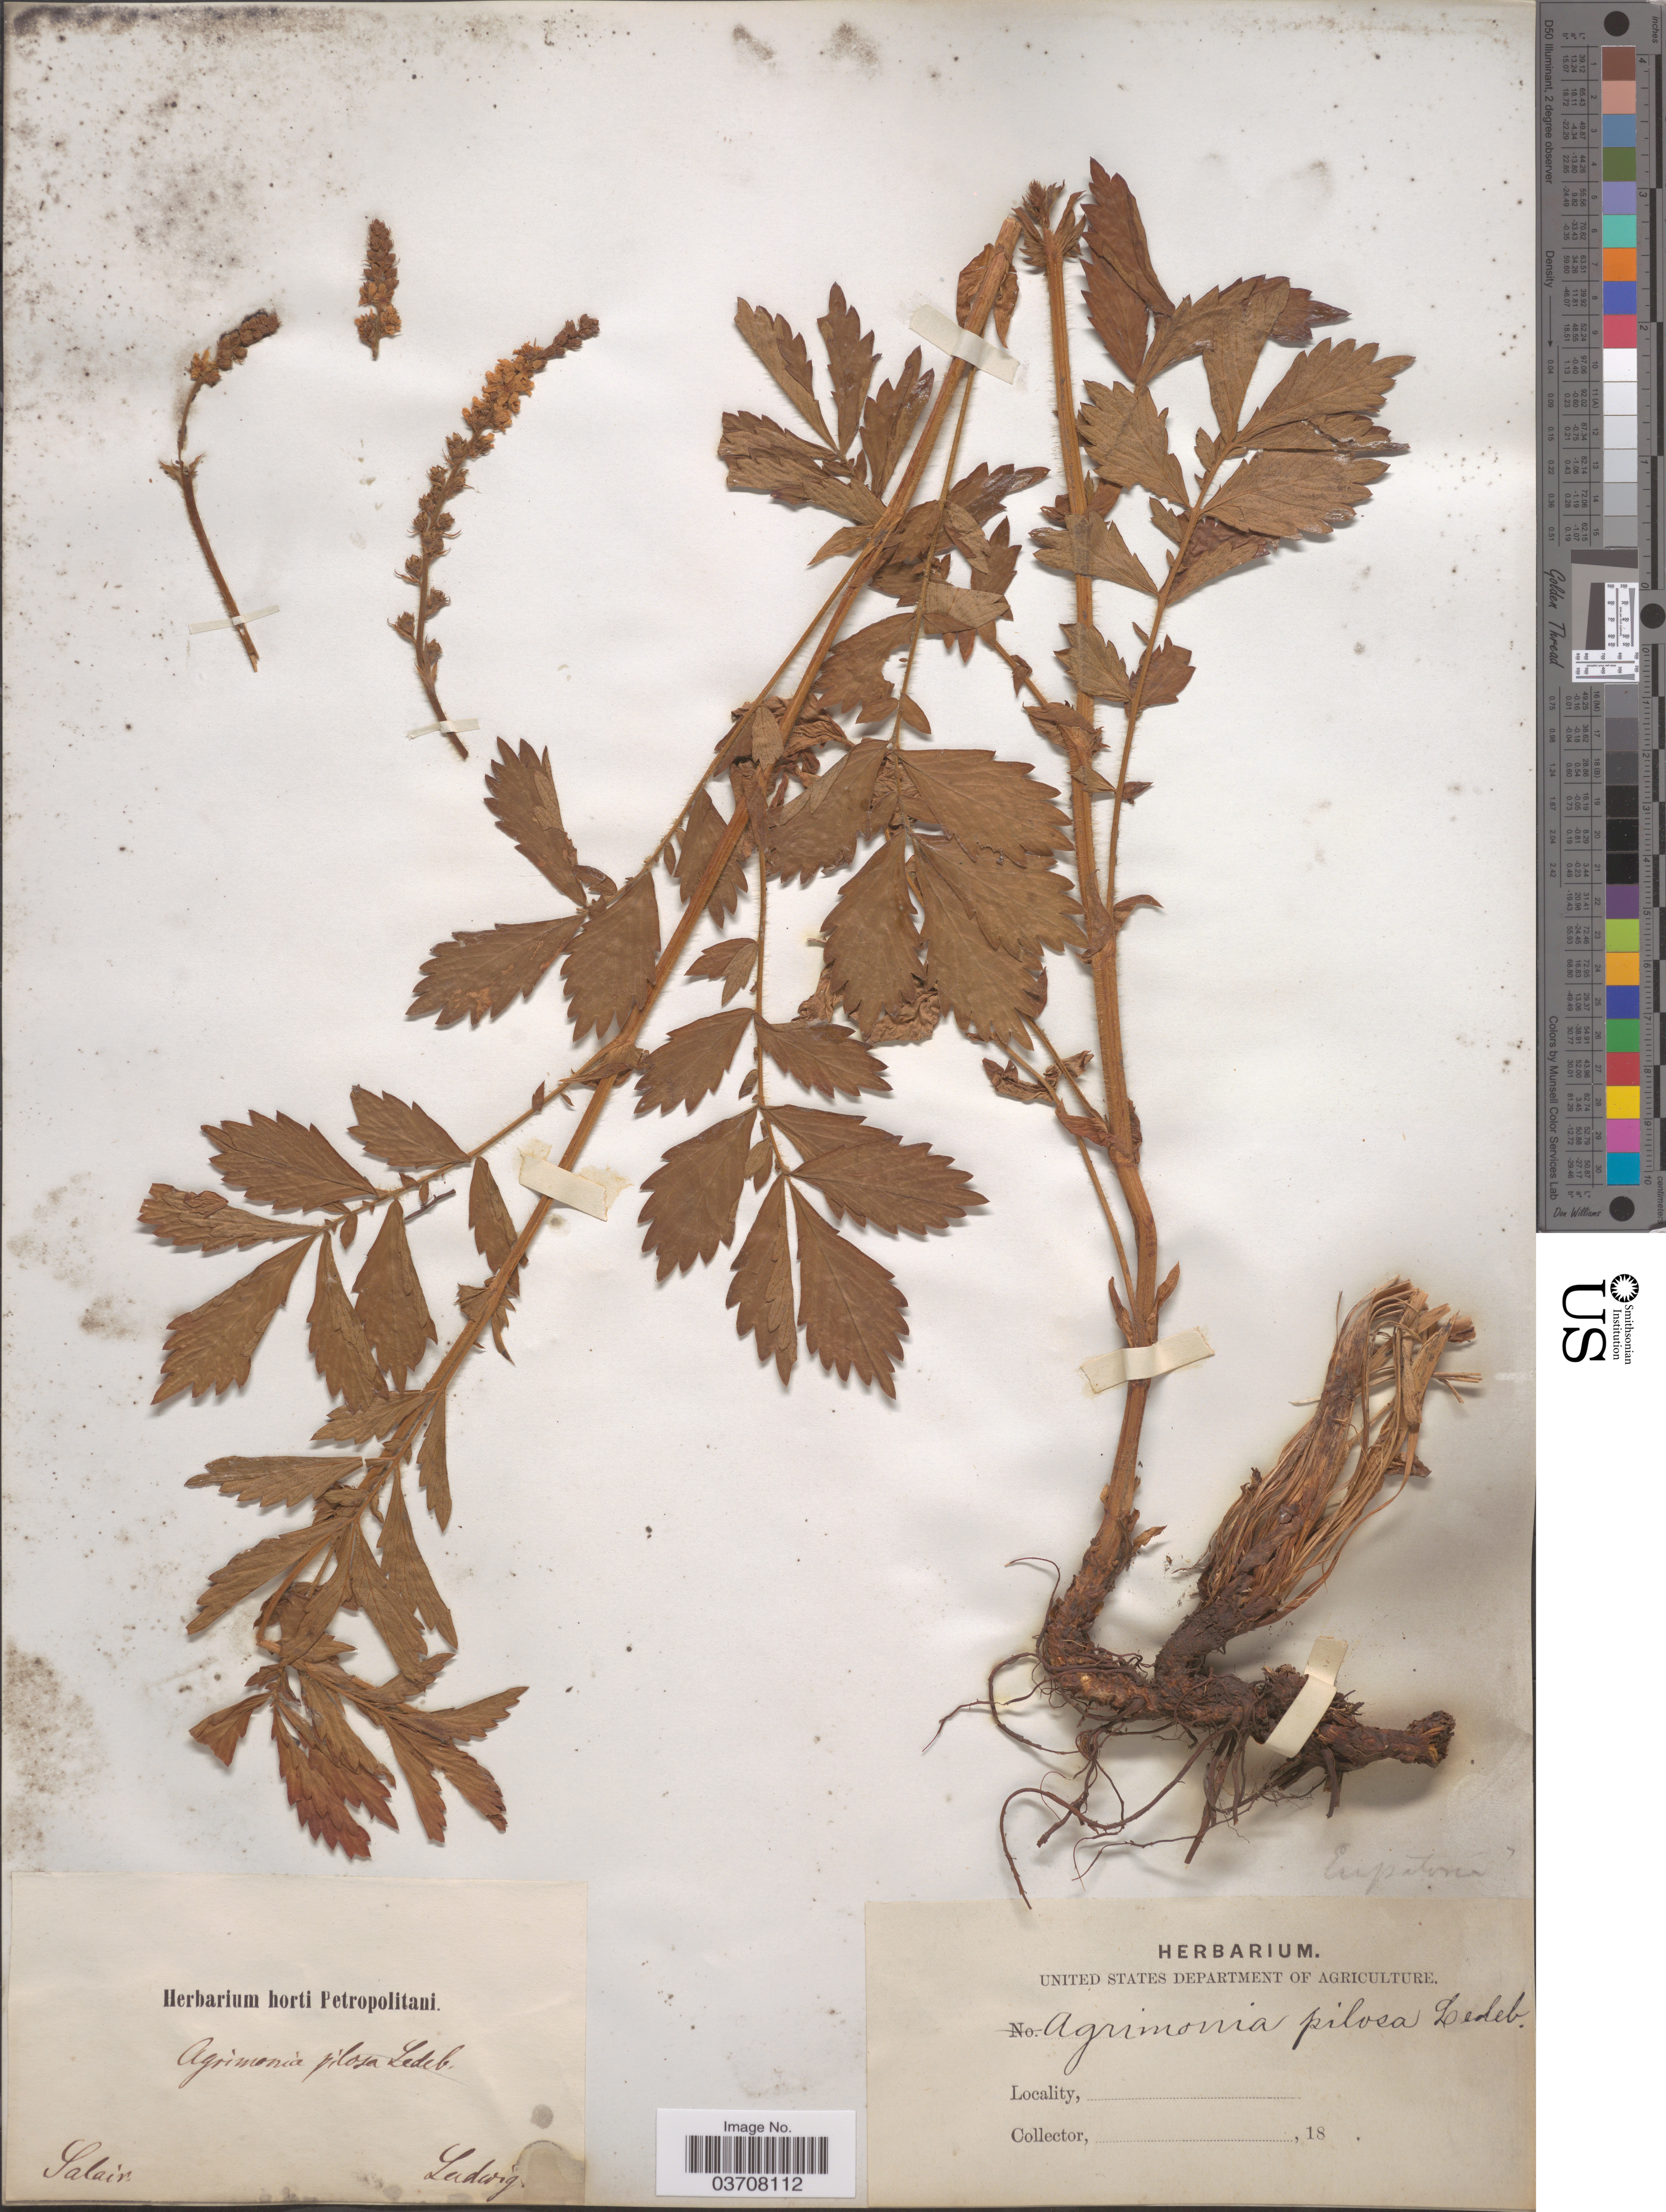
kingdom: Plantae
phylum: Tracheophyta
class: Magnoliopsida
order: Rosales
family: Rosaceae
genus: Agrimonia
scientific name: Agrimonia pilosa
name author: Ledeb.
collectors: Ludwig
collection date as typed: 18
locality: Salair.